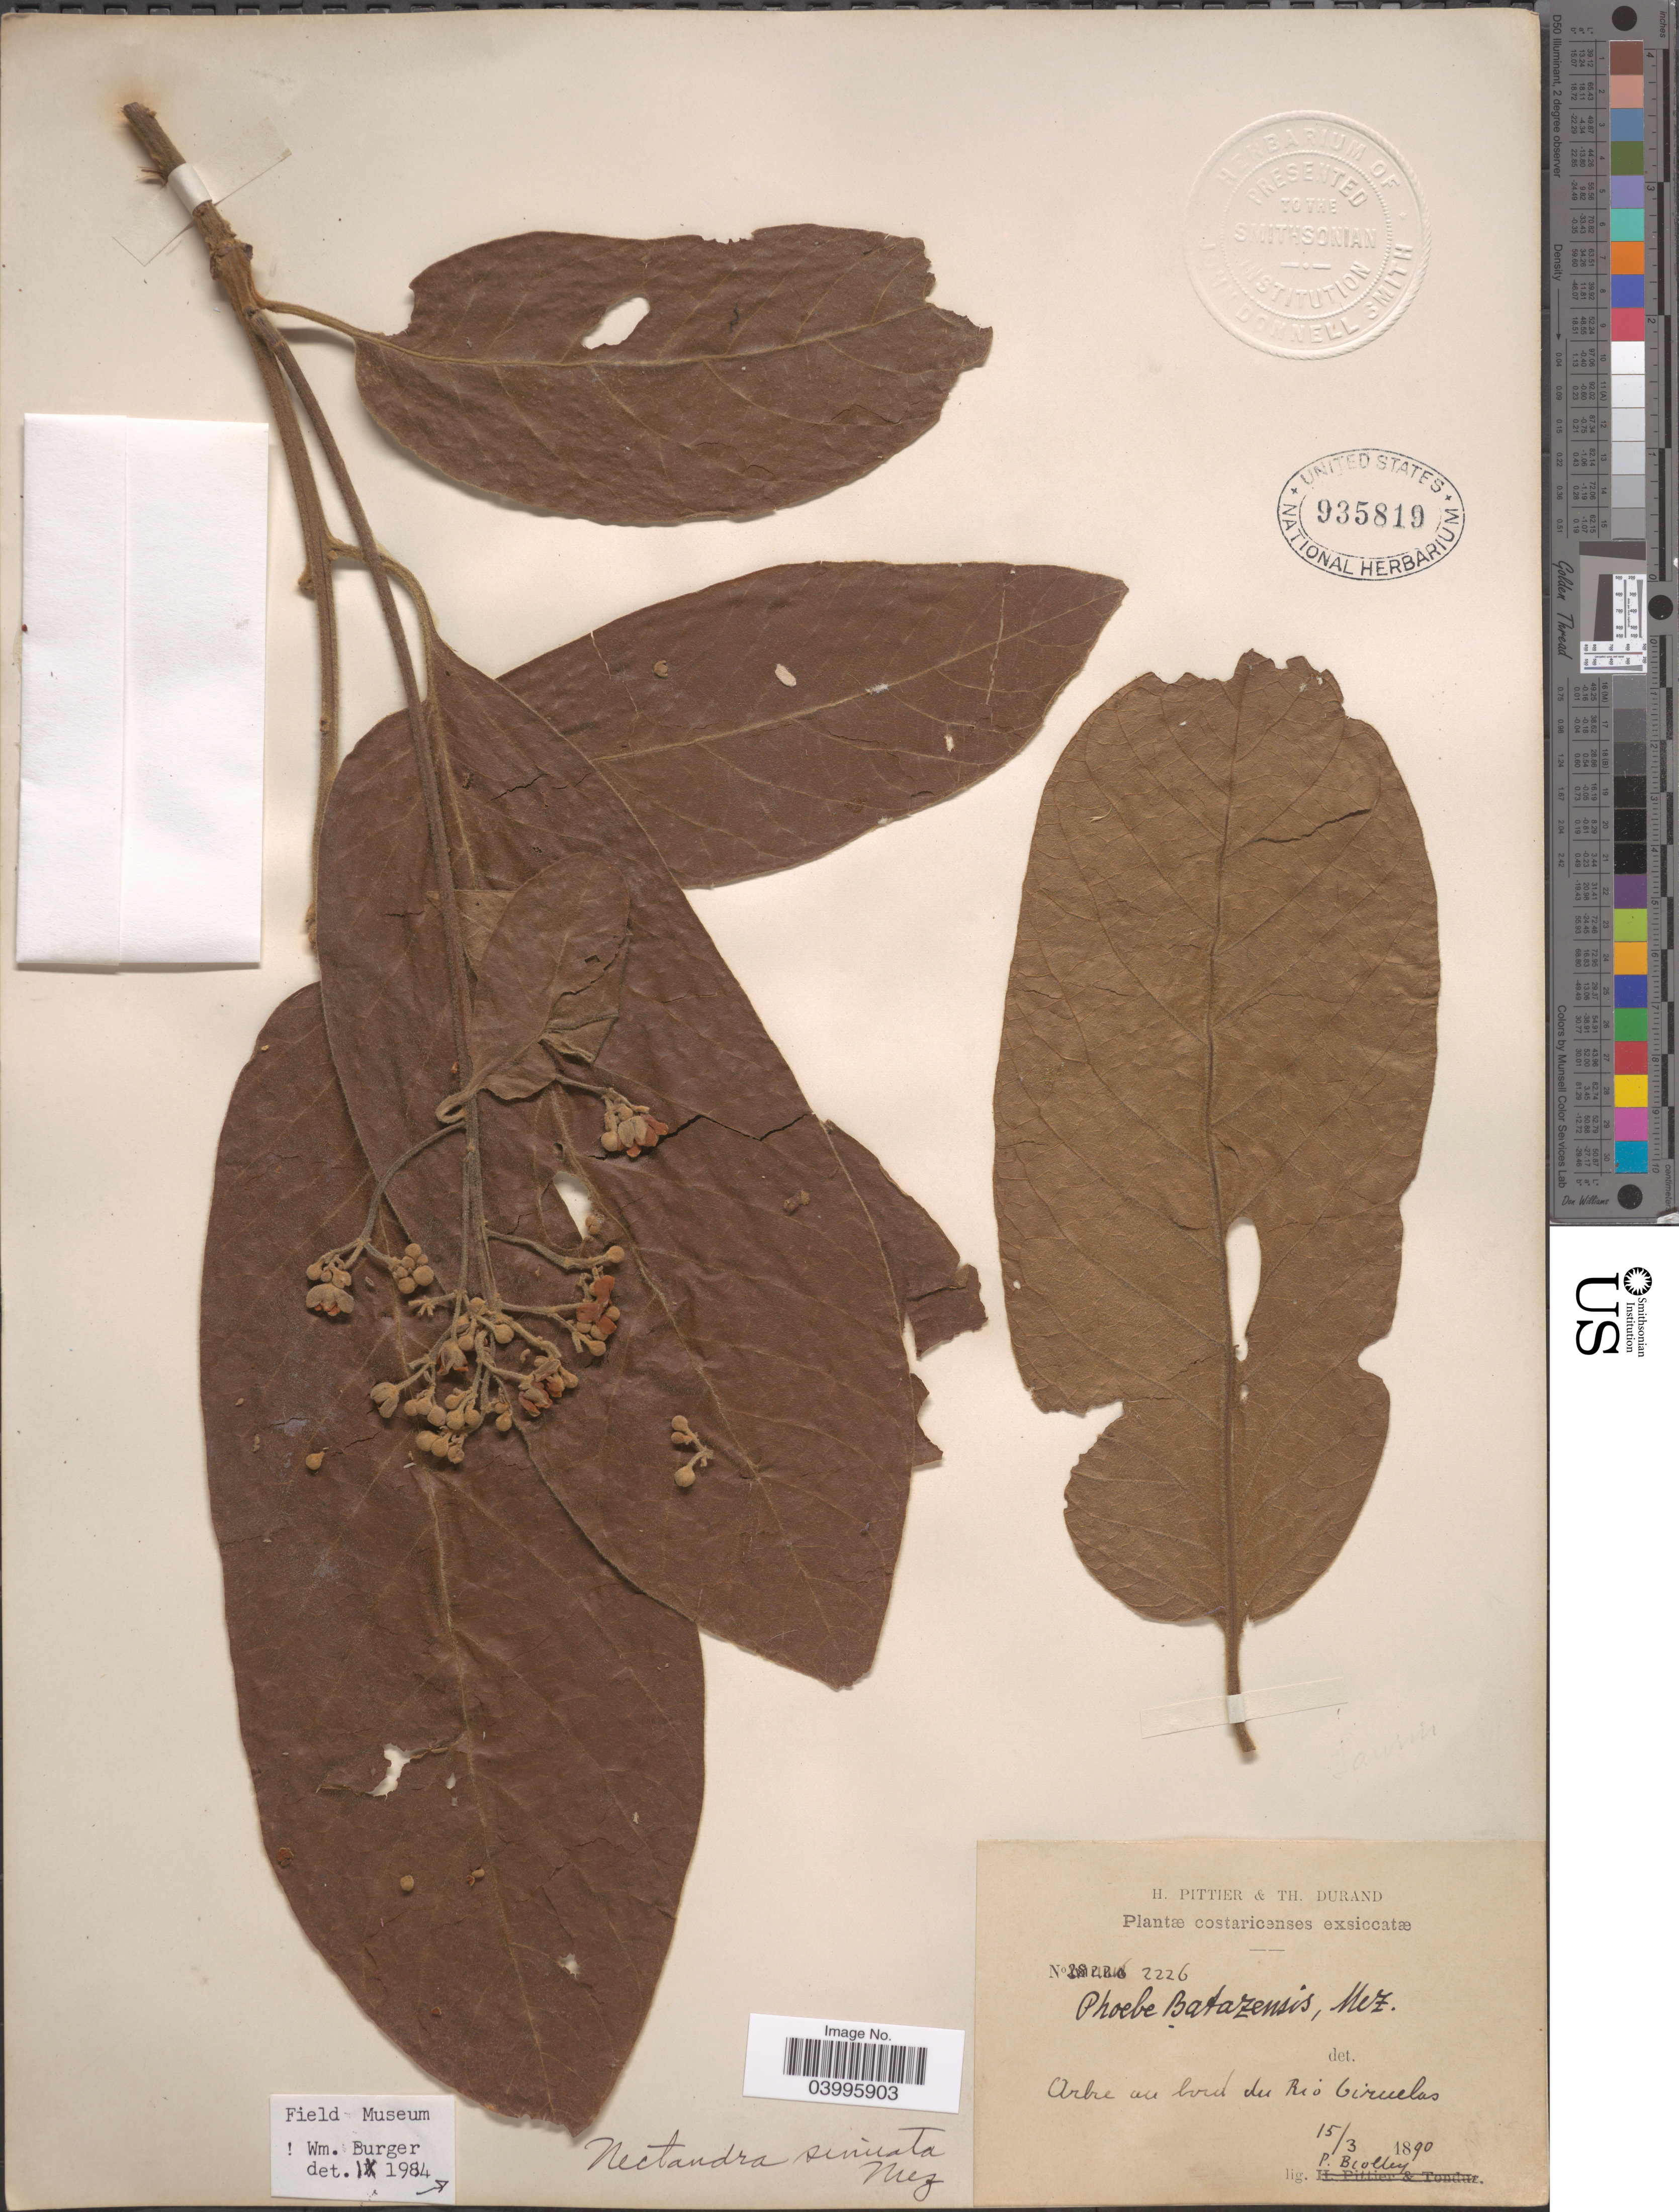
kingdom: Plantae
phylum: Tracheophyta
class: Magnoliopsida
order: Laurales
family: Lauraceae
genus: Ocotea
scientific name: Ocotea sinuata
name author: (Mez) Rohwer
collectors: P. Biolley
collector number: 2226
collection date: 1890-03-15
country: Costa Rica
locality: Arbre au bord du Rio Ciruelas.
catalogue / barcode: US 935819